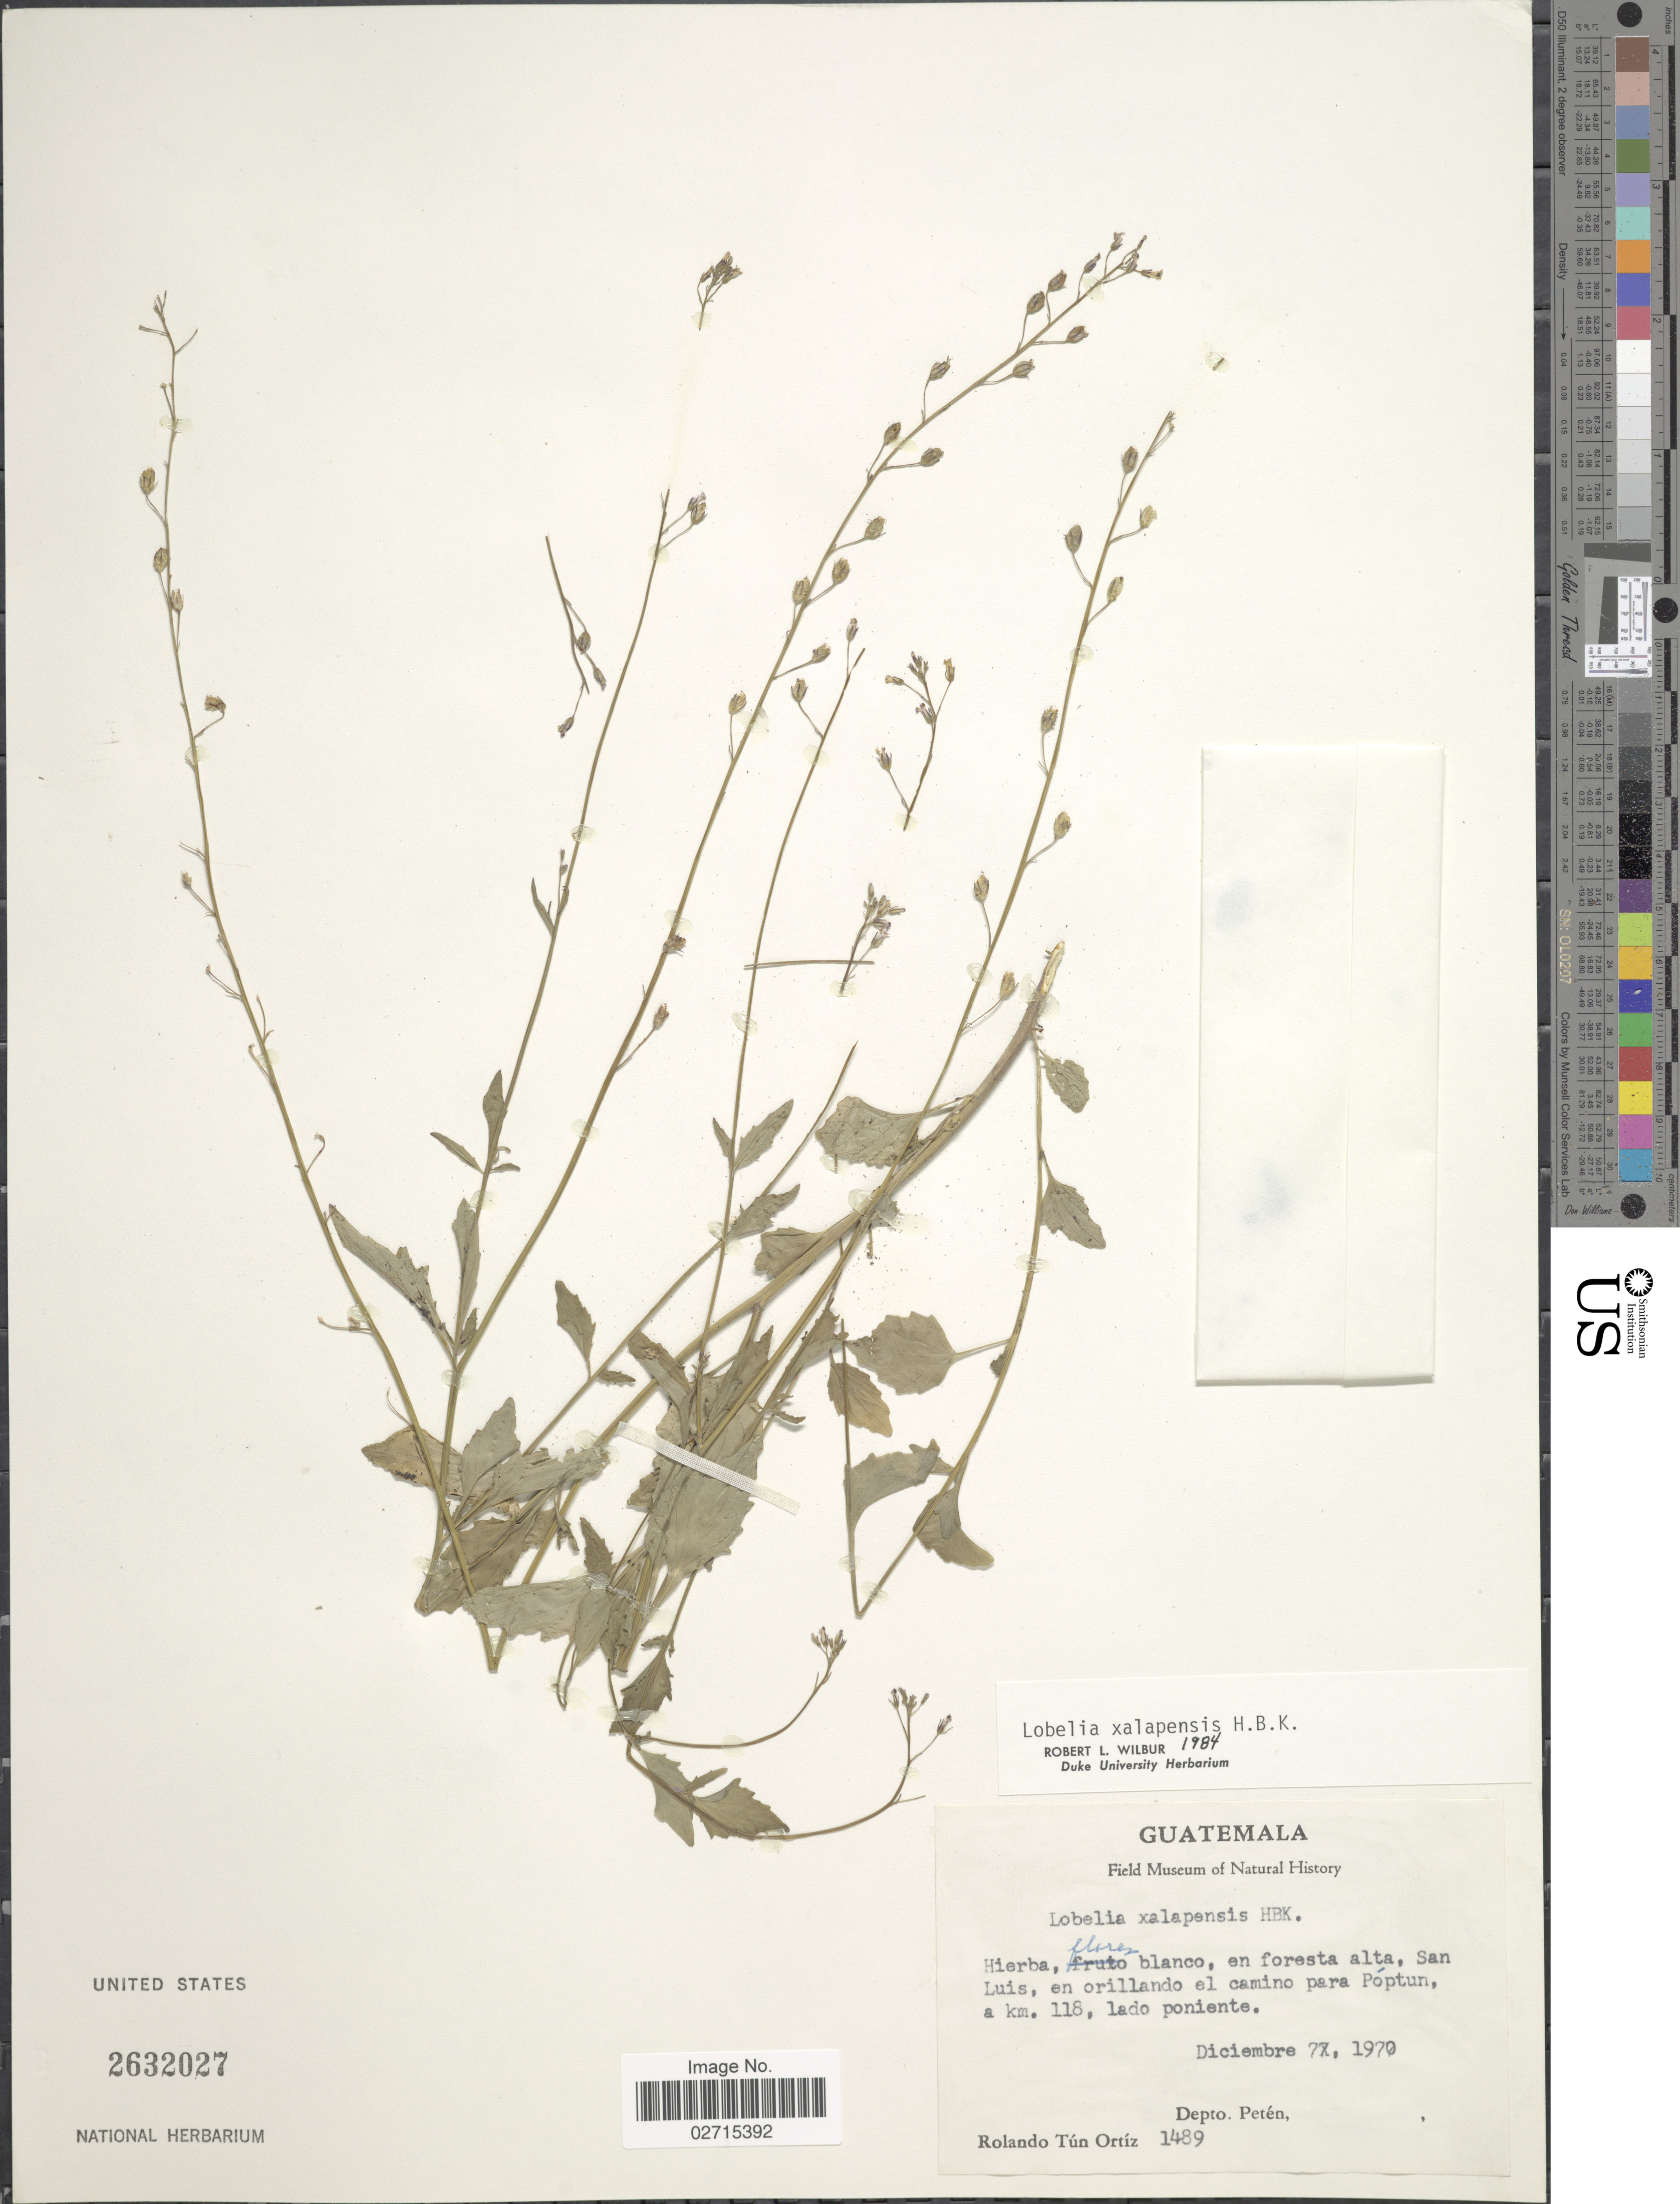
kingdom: Plantae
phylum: Tracheophyta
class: Magnoliopsida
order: Asterales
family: Campanulaceae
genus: Lobelia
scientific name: Lobelia xalapensis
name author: Kunth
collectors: R. T. Ortíz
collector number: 1489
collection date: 1970-12-07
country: Guatemala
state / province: El Petén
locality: En foresta alta, San Luis, en orillando el camino para Póptun a km, 118, aldo poniente, Depto Petén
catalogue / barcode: US 2632027